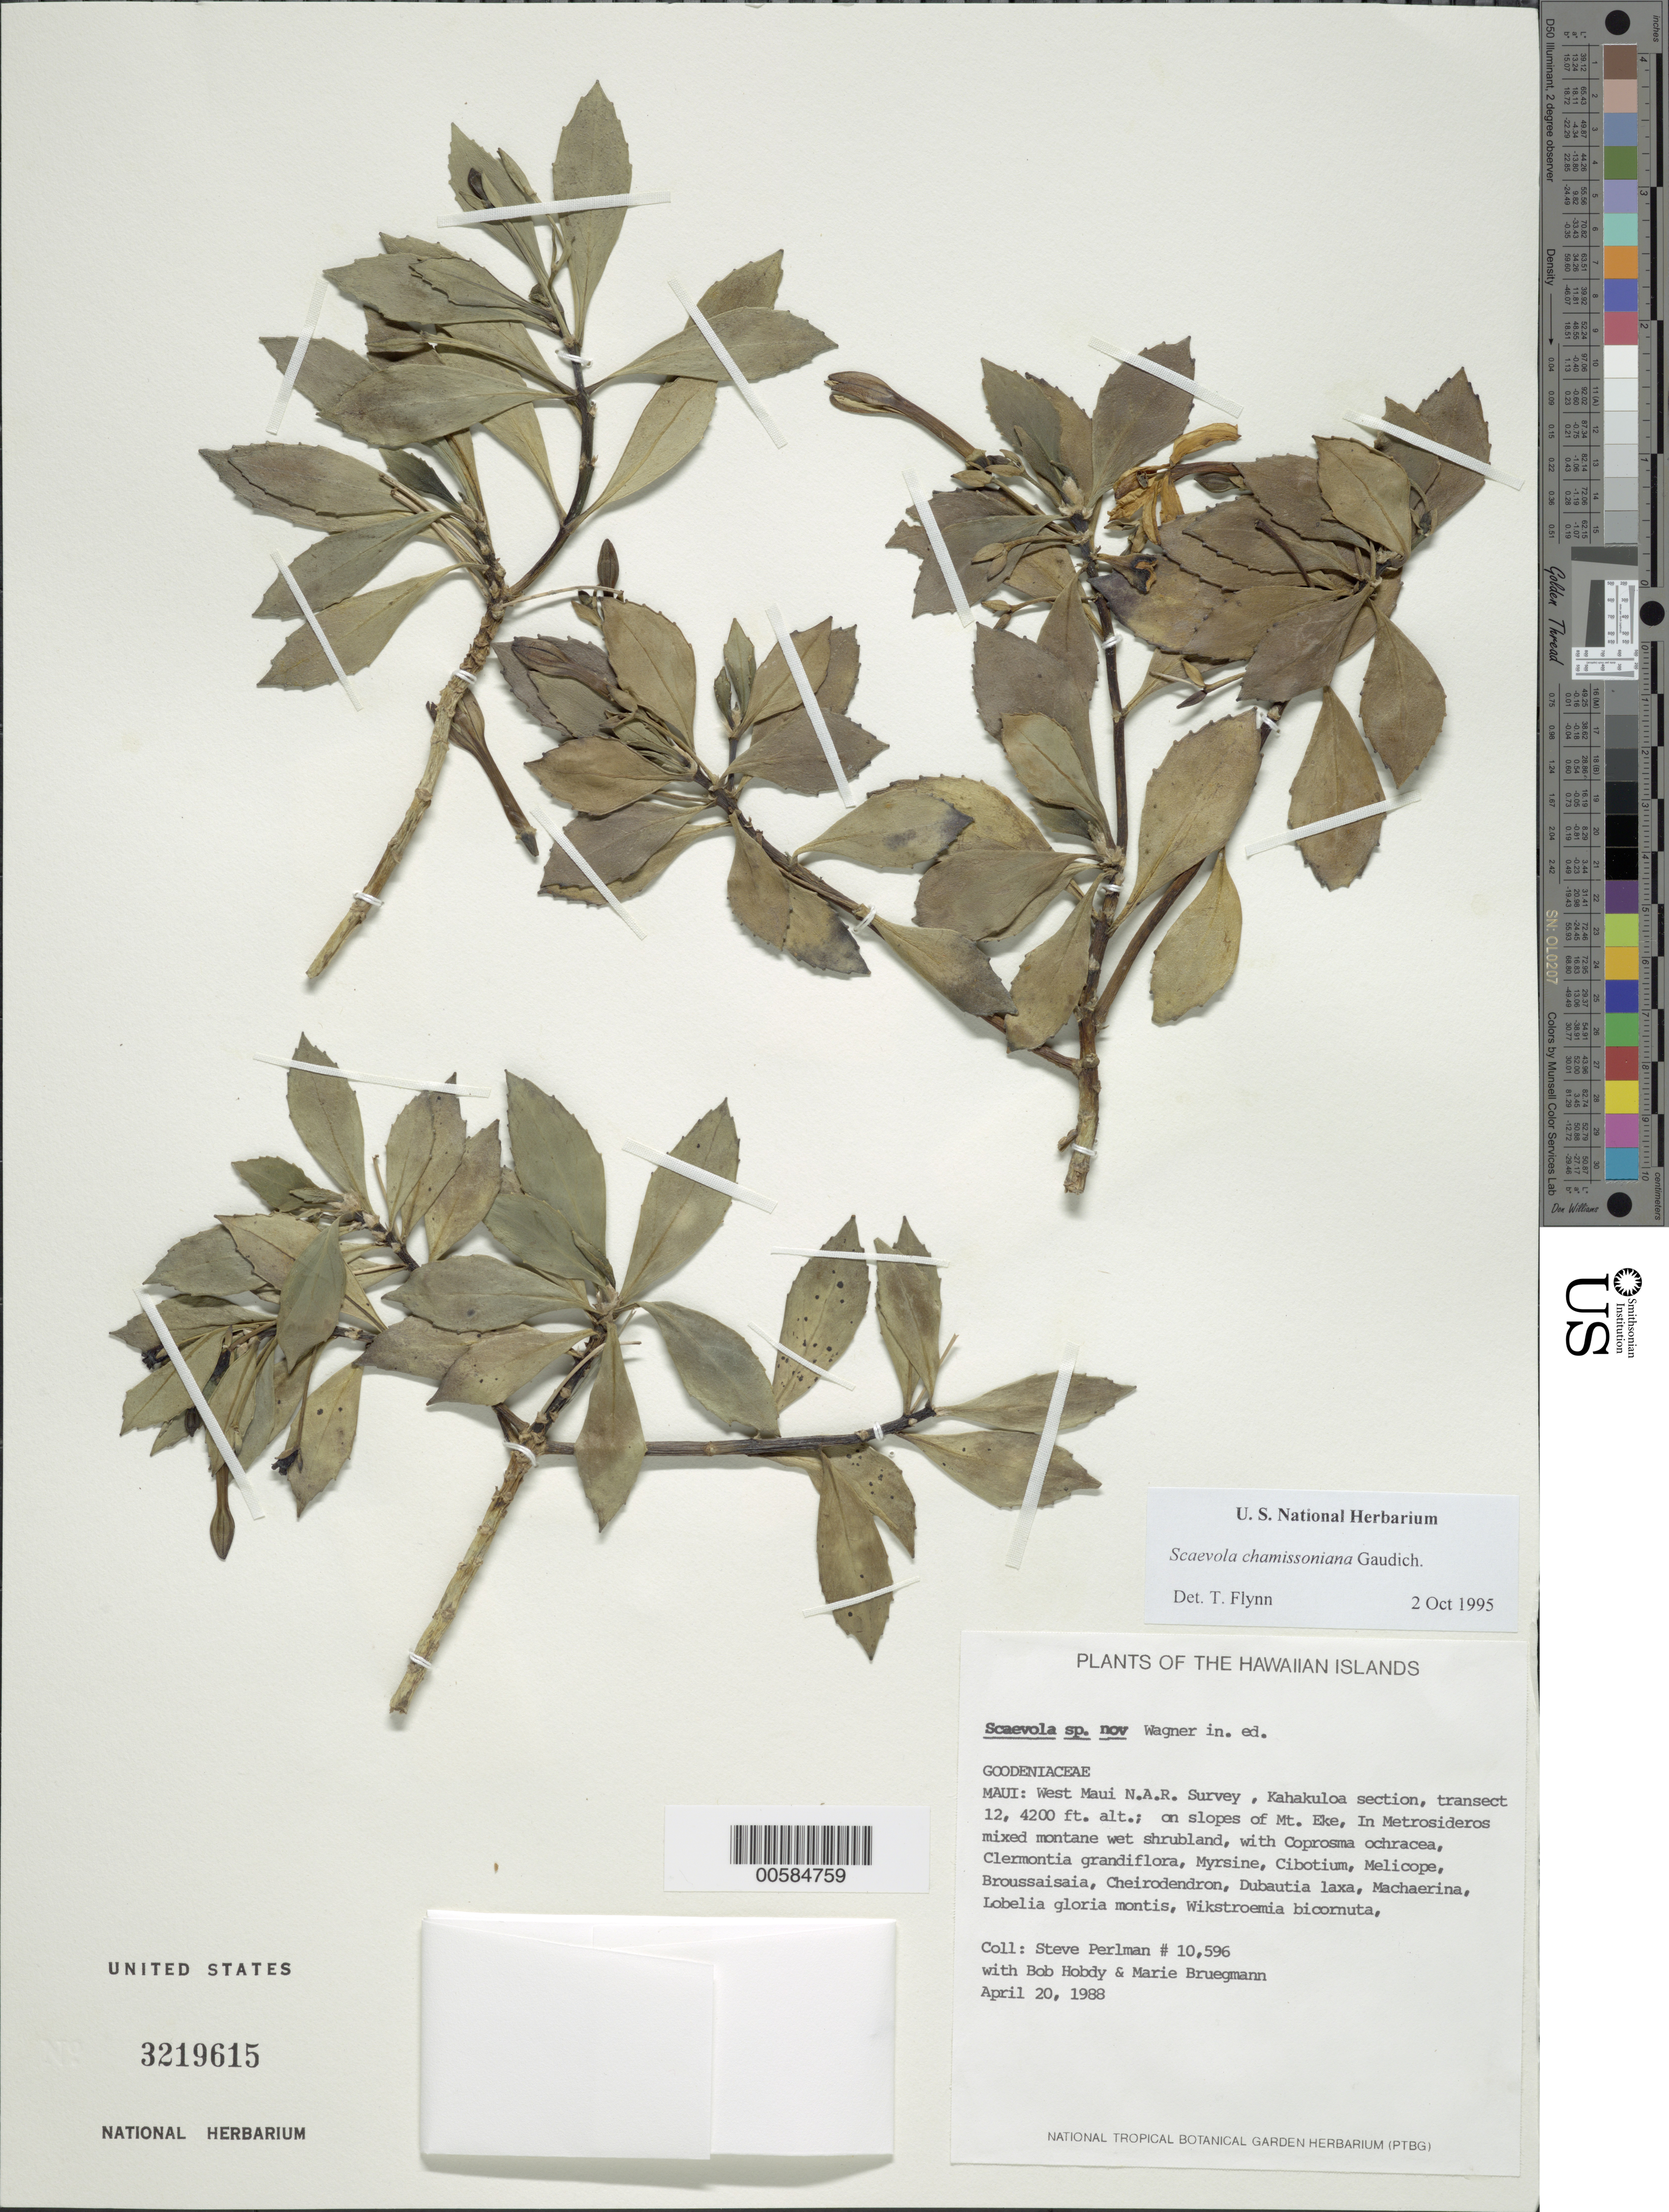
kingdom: Plantae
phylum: Tracheophyta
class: Magnoliopsida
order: Asterales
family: Goodeniaceae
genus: Scaevola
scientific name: Scaevola chamissoniana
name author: Gaudich.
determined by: Flynn, T. W.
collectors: S. P. Perlman, B. Hobdy & M. Bruegmann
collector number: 10596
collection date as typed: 20 Apr 1988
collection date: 1988-04-20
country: United States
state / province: Hawaii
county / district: Maui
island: Maui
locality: W Maui N.A.R. Survey, Kahakuloa section, transect 12; on slopes of Mt Eke.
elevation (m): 1280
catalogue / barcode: US 3219615